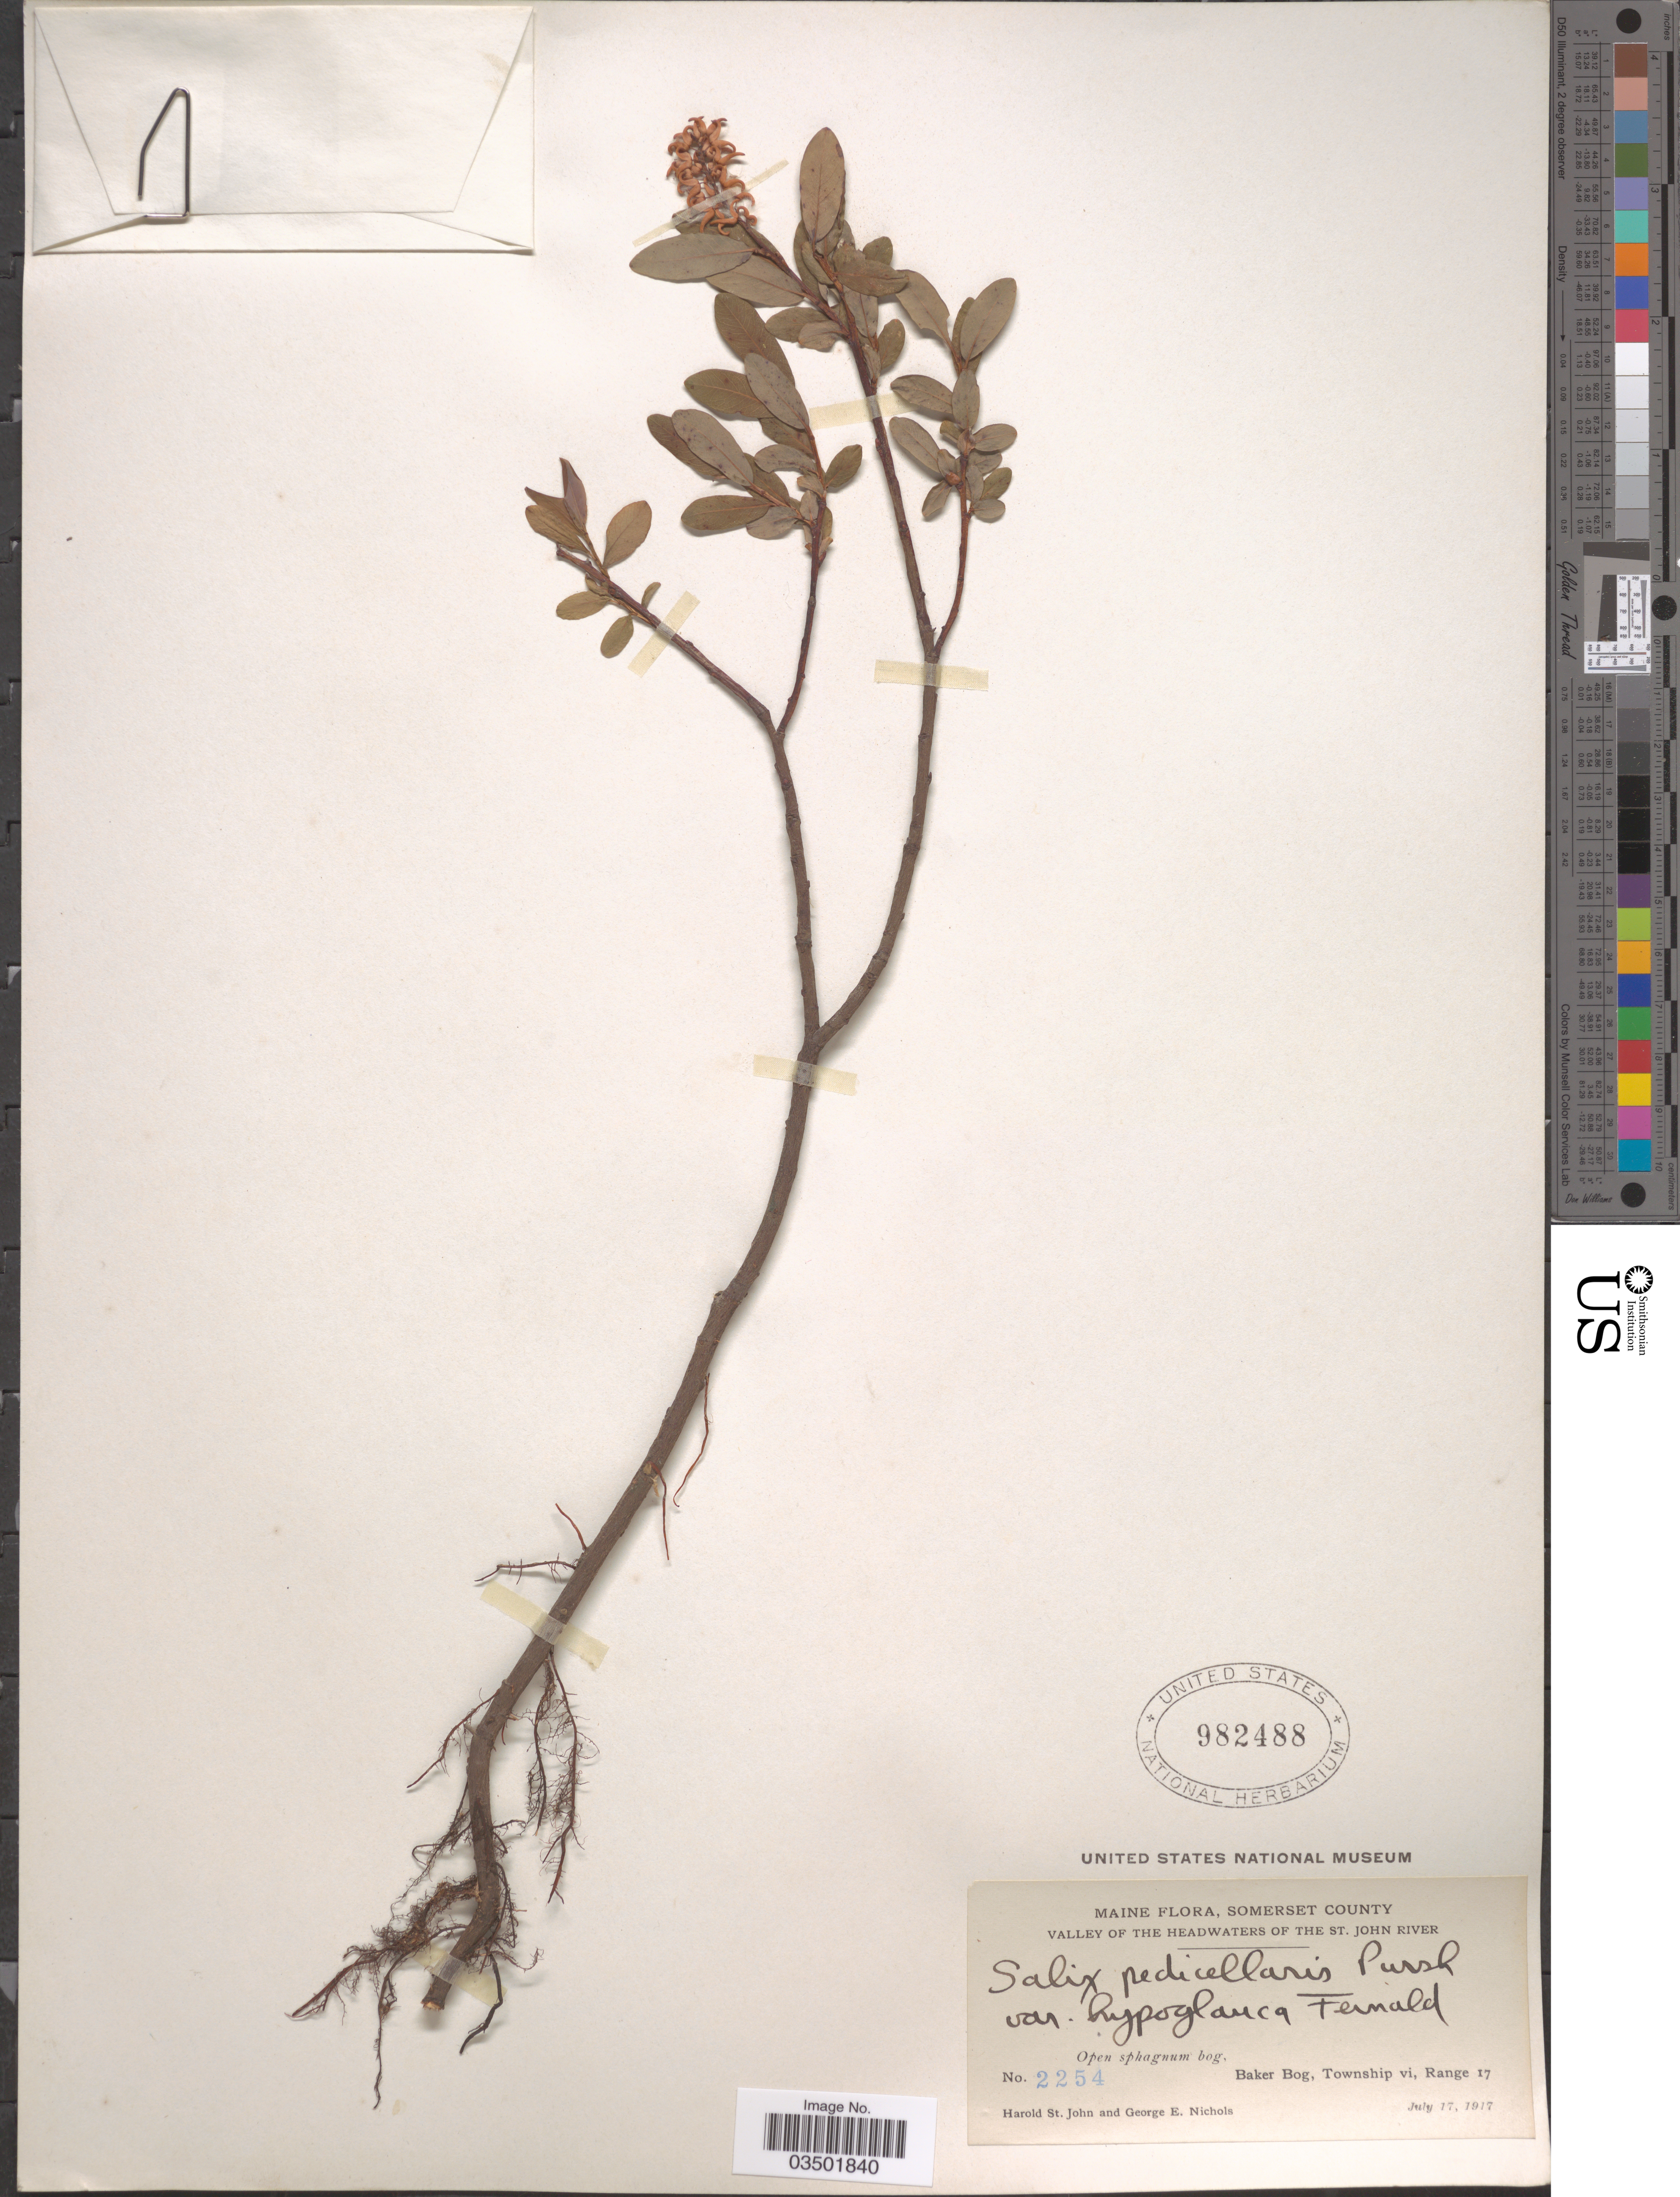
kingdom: Plantae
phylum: Tracheophyta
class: Magnoliopsida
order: Malpighiales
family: Salicaceae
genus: Salix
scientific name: Salix pedicellaris var. hypoglauca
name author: Fernald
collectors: H. St. John & G. E. Nichols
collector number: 2254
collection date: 1917-07-17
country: United States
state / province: Maine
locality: Somerset County. Valley of The Headwaters of The St. John River. Open sphagnum bog, Baker Bog, Township vii, Range 17.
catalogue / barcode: US 982488